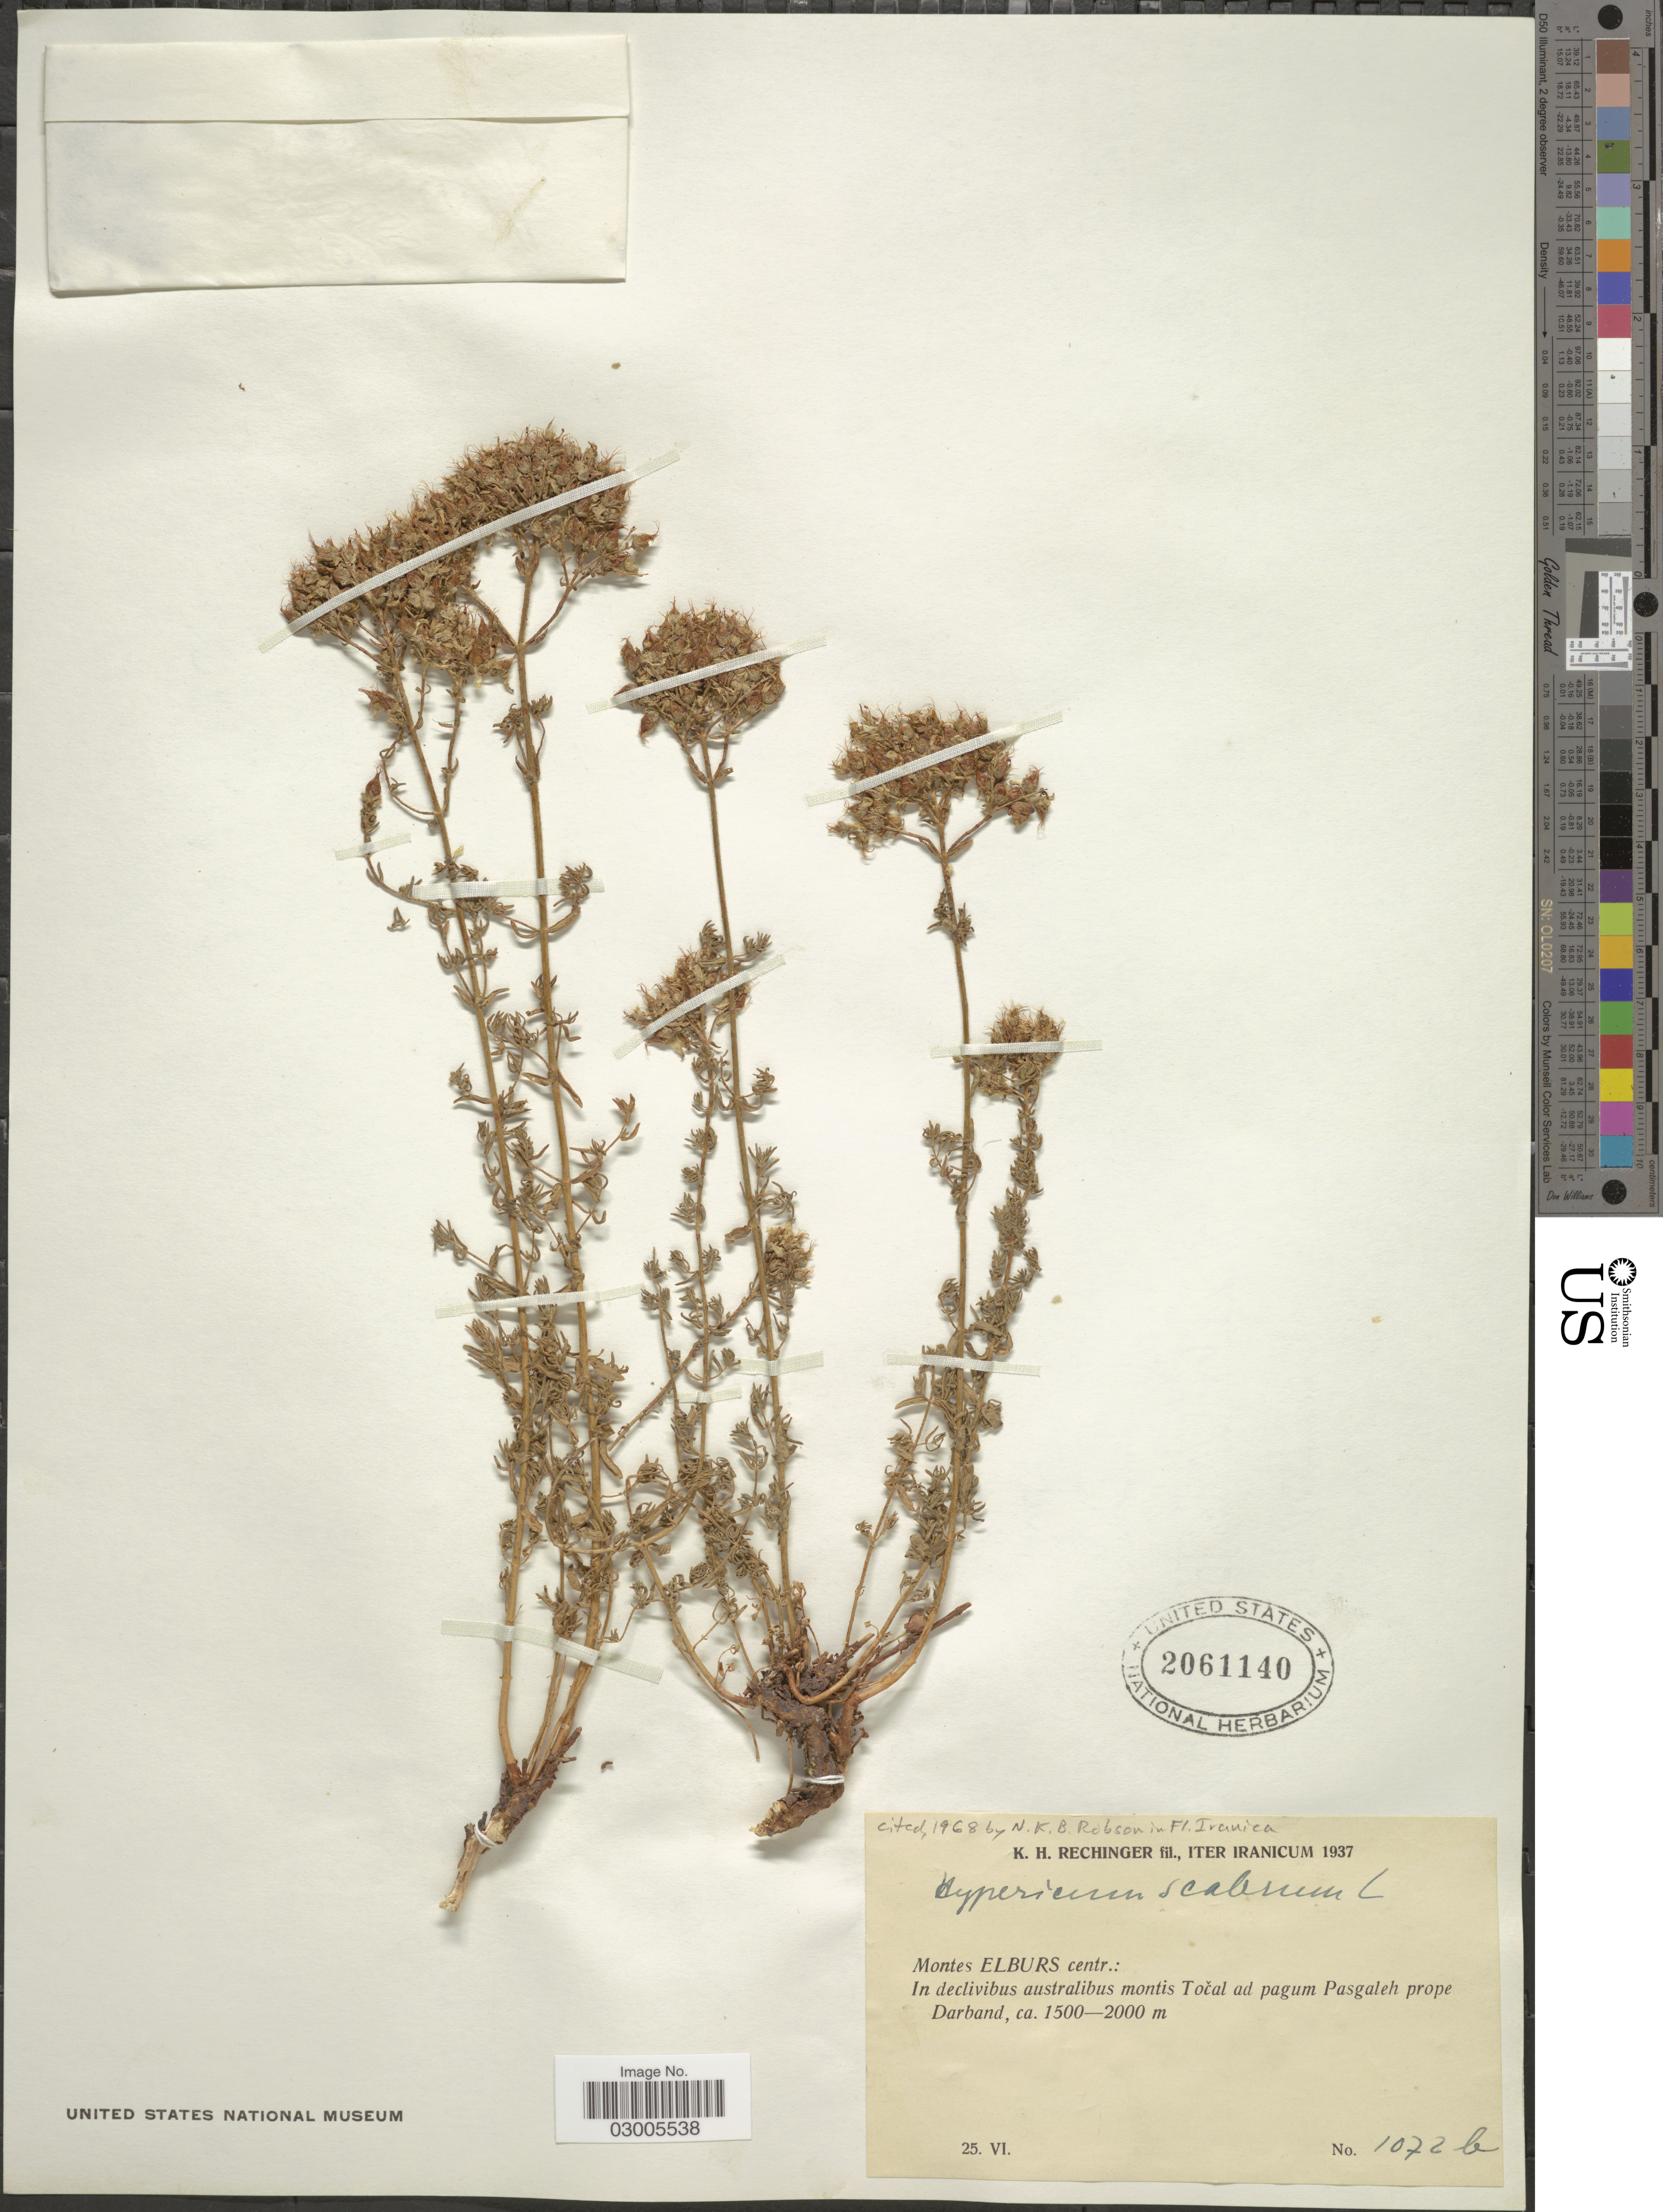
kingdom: Plantae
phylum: Tracheophyta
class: Magnoliopsida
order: Malpighiales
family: Hypericaceae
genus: Hypericum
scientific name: Hypericum scabrum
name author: L.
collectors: K. H. Rechinger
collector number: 1072b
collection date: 1937-06-25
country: Iran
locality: Iter Iranicum. Montes Elburs centr.: In declivibus australibus montis Točal ad pahum Pasgaleh prope Darband.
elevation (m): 1500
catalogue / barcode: US 2061140